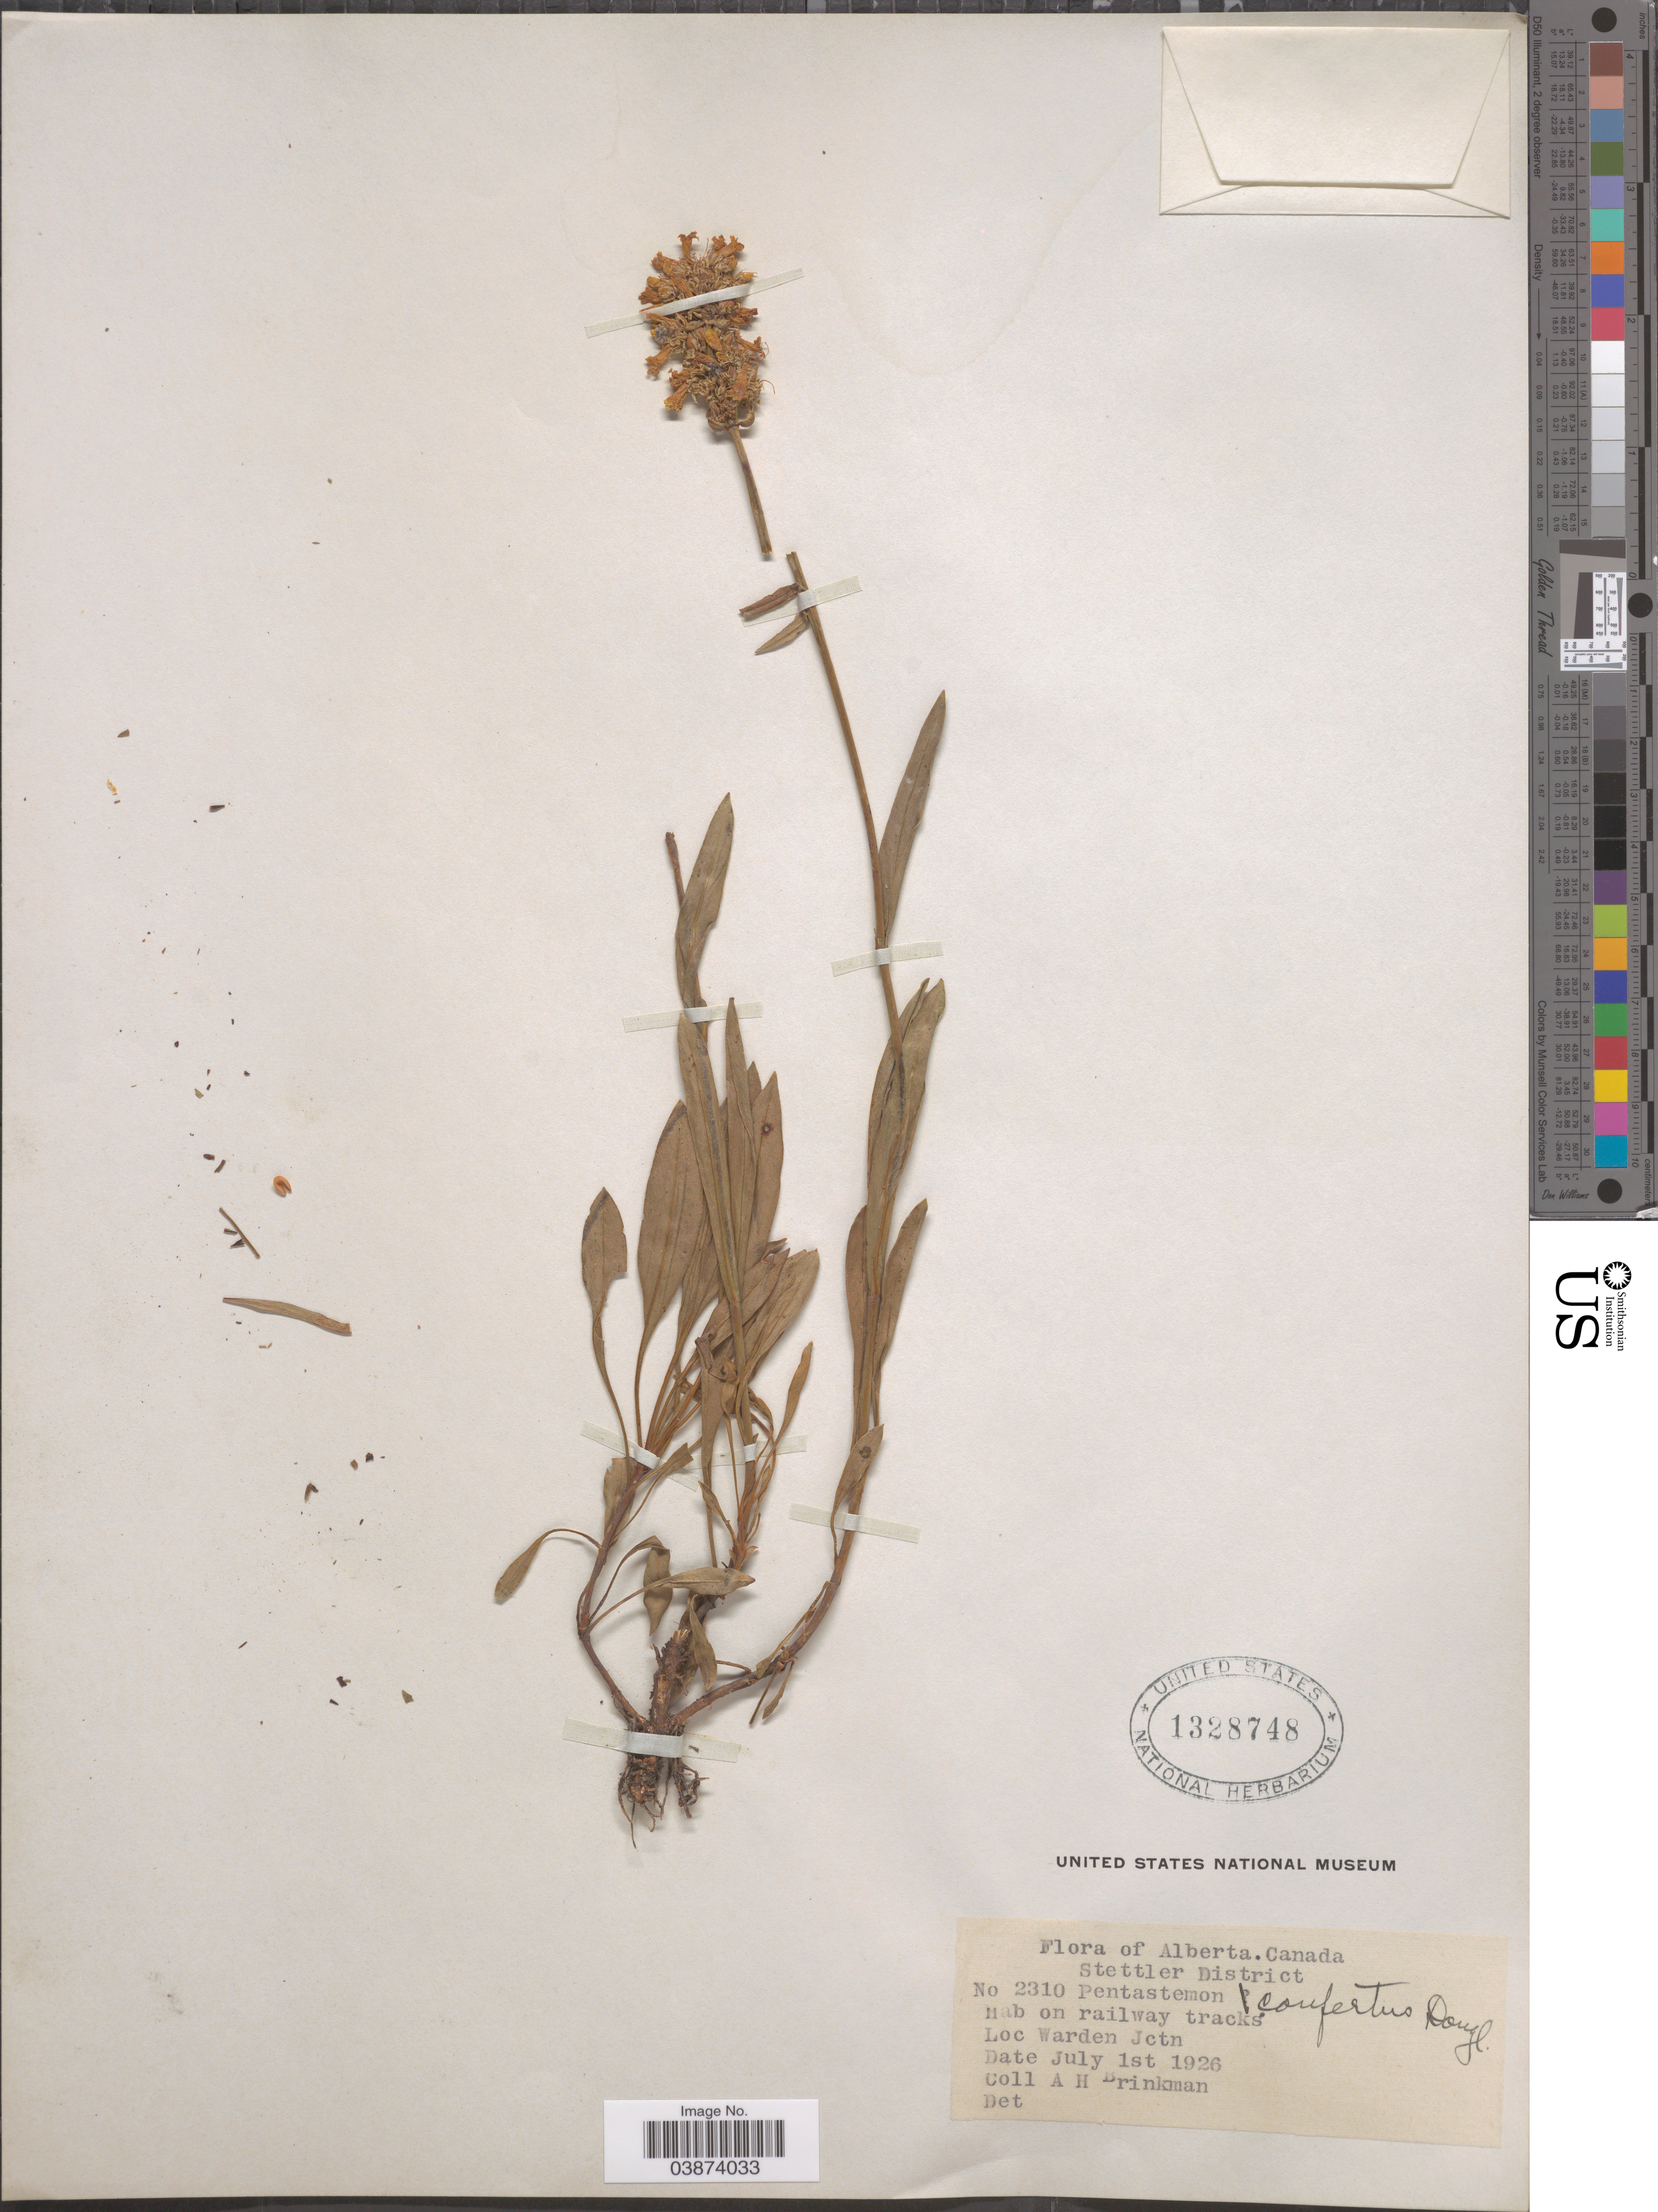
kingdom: Plantae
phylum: Tracheophyta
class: Magnoliopsida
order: Lamiales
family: Plantaginaceae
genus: Penstemon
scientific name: Penstemon confertus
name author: Douglas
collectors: A. Brinkman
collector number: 2310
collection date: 1926-07-01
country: Canada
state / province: Alberta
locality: Stettler District. Warden Jctn.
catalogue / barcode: US 1328748